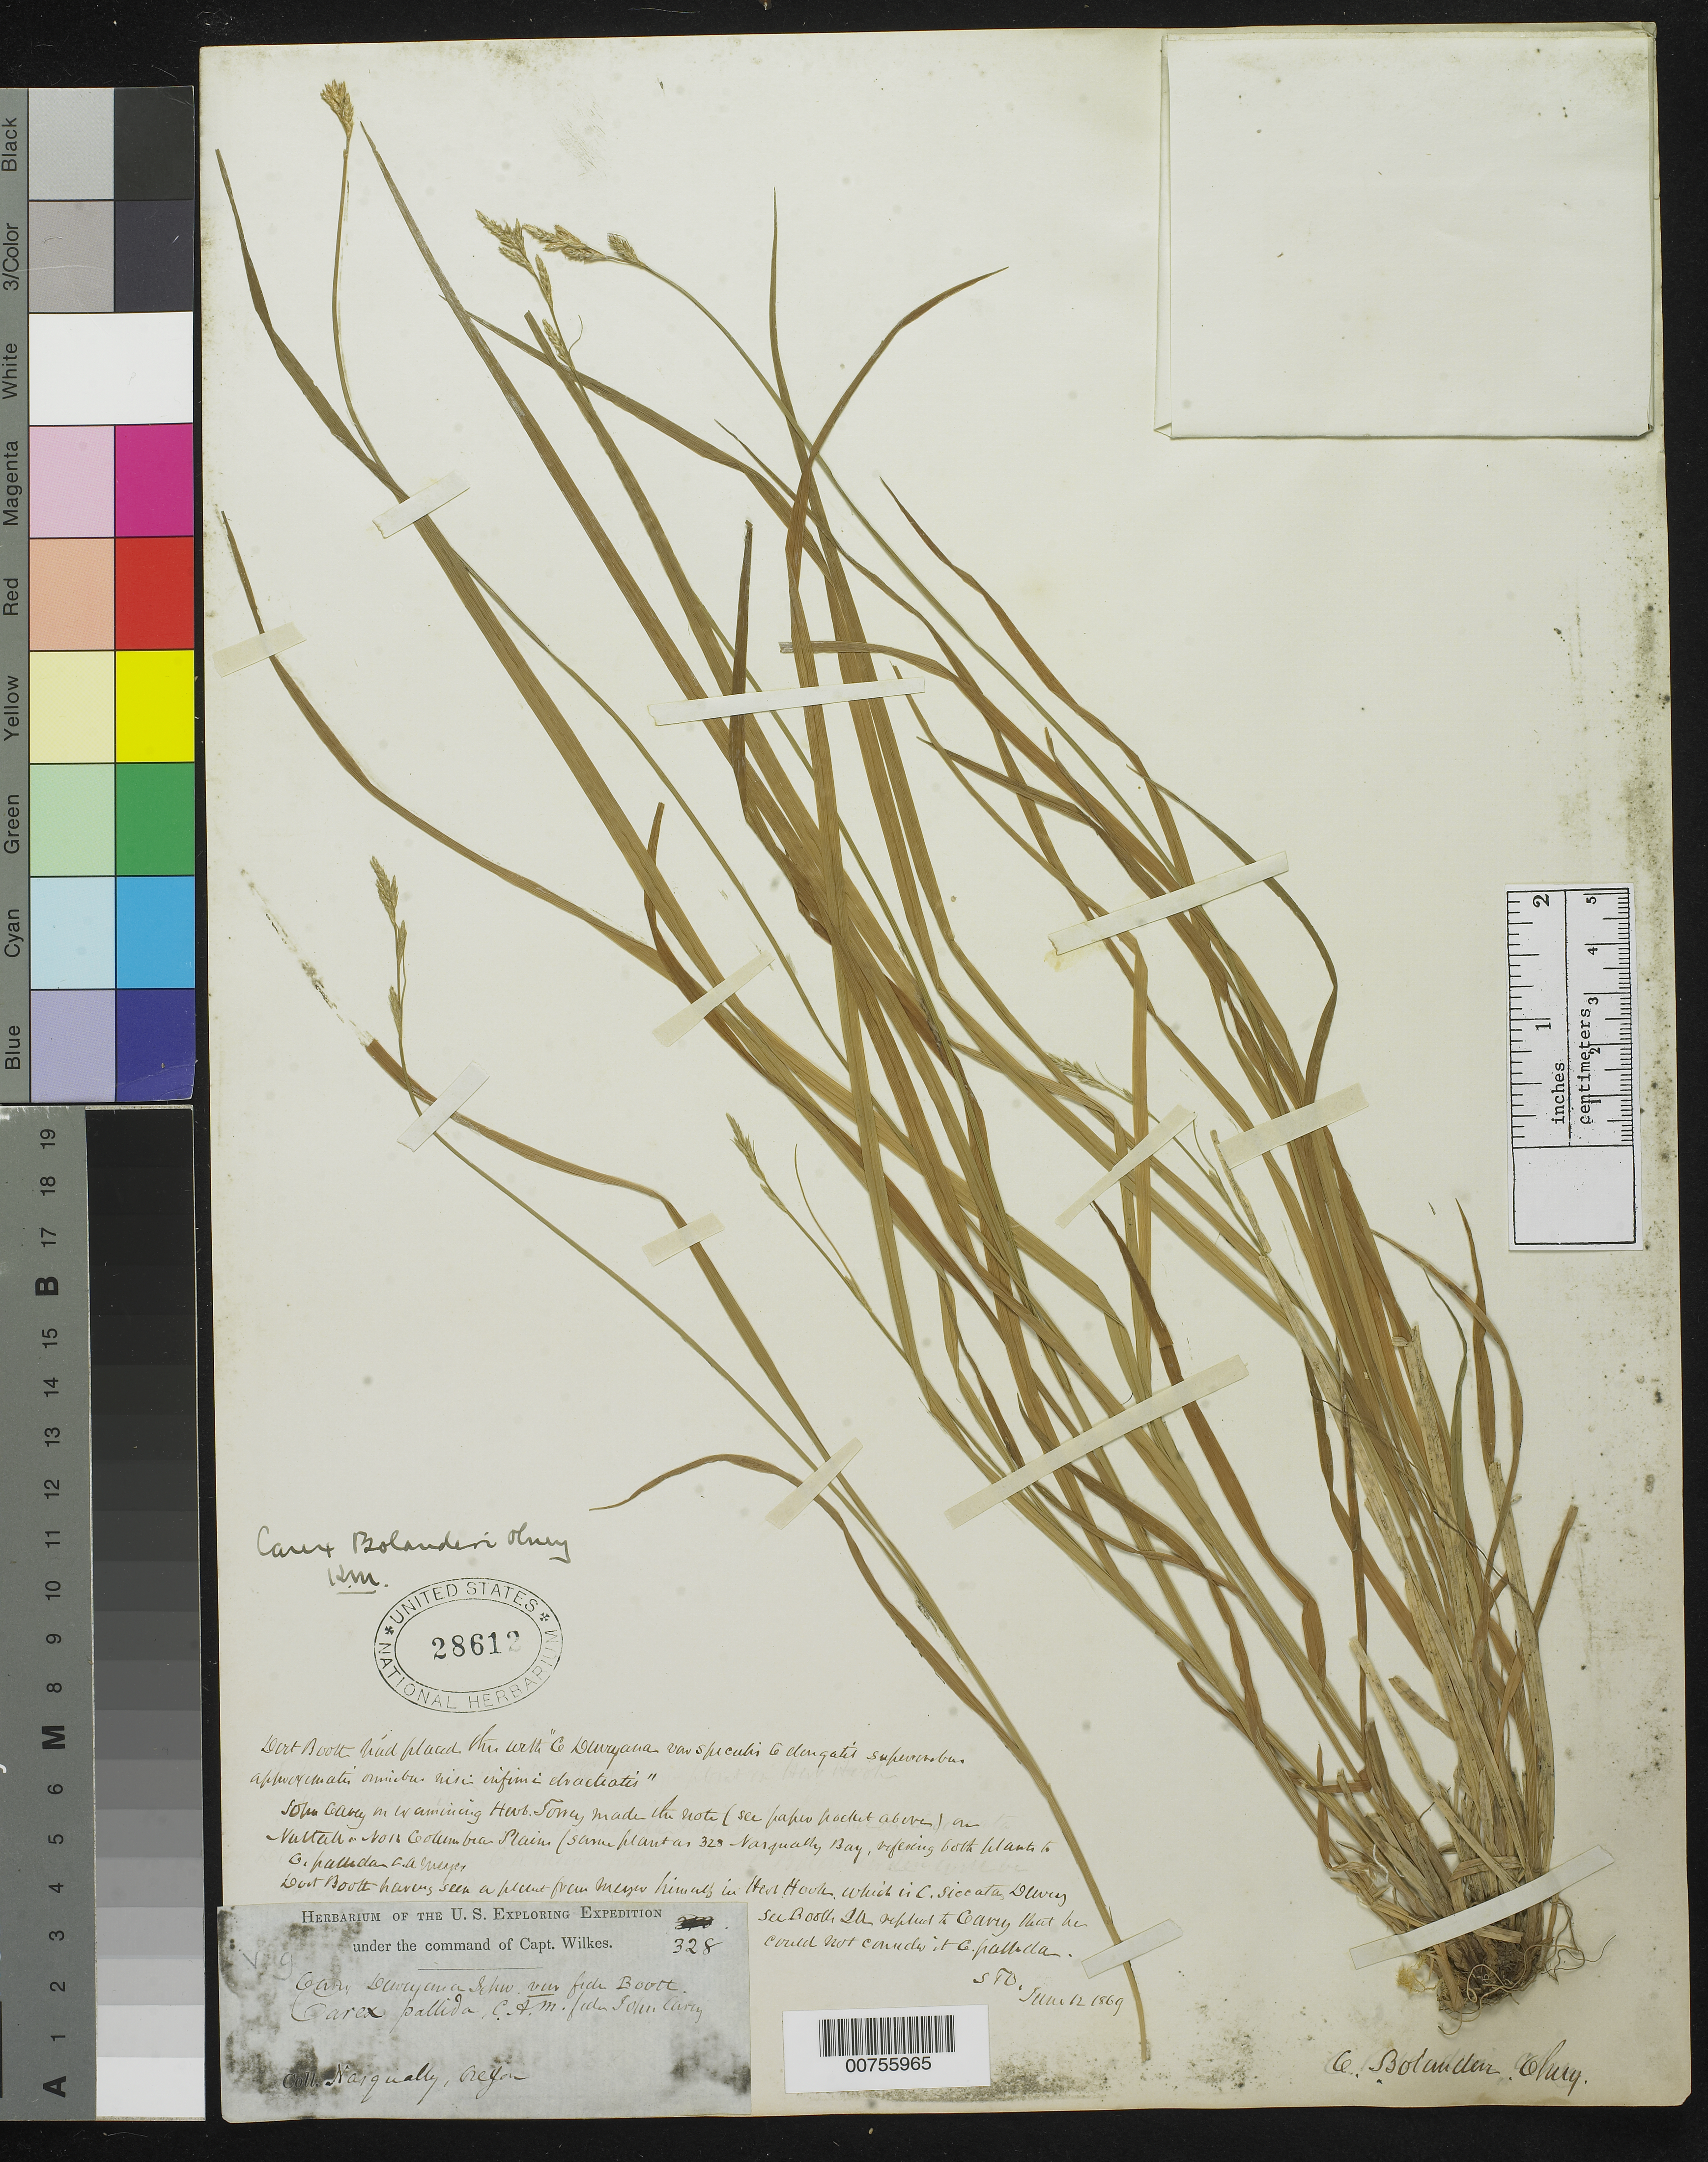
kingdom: Plantae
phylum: Tracheophyta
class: Liliopsida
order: Poales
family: Cyperaceae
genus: Carex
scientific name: Carex bolanderi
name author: Olney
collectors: Wilkes Explor. Exped.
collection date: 1838/1842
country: United States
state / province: Oregon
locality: Nasqually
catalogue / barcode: US 28612